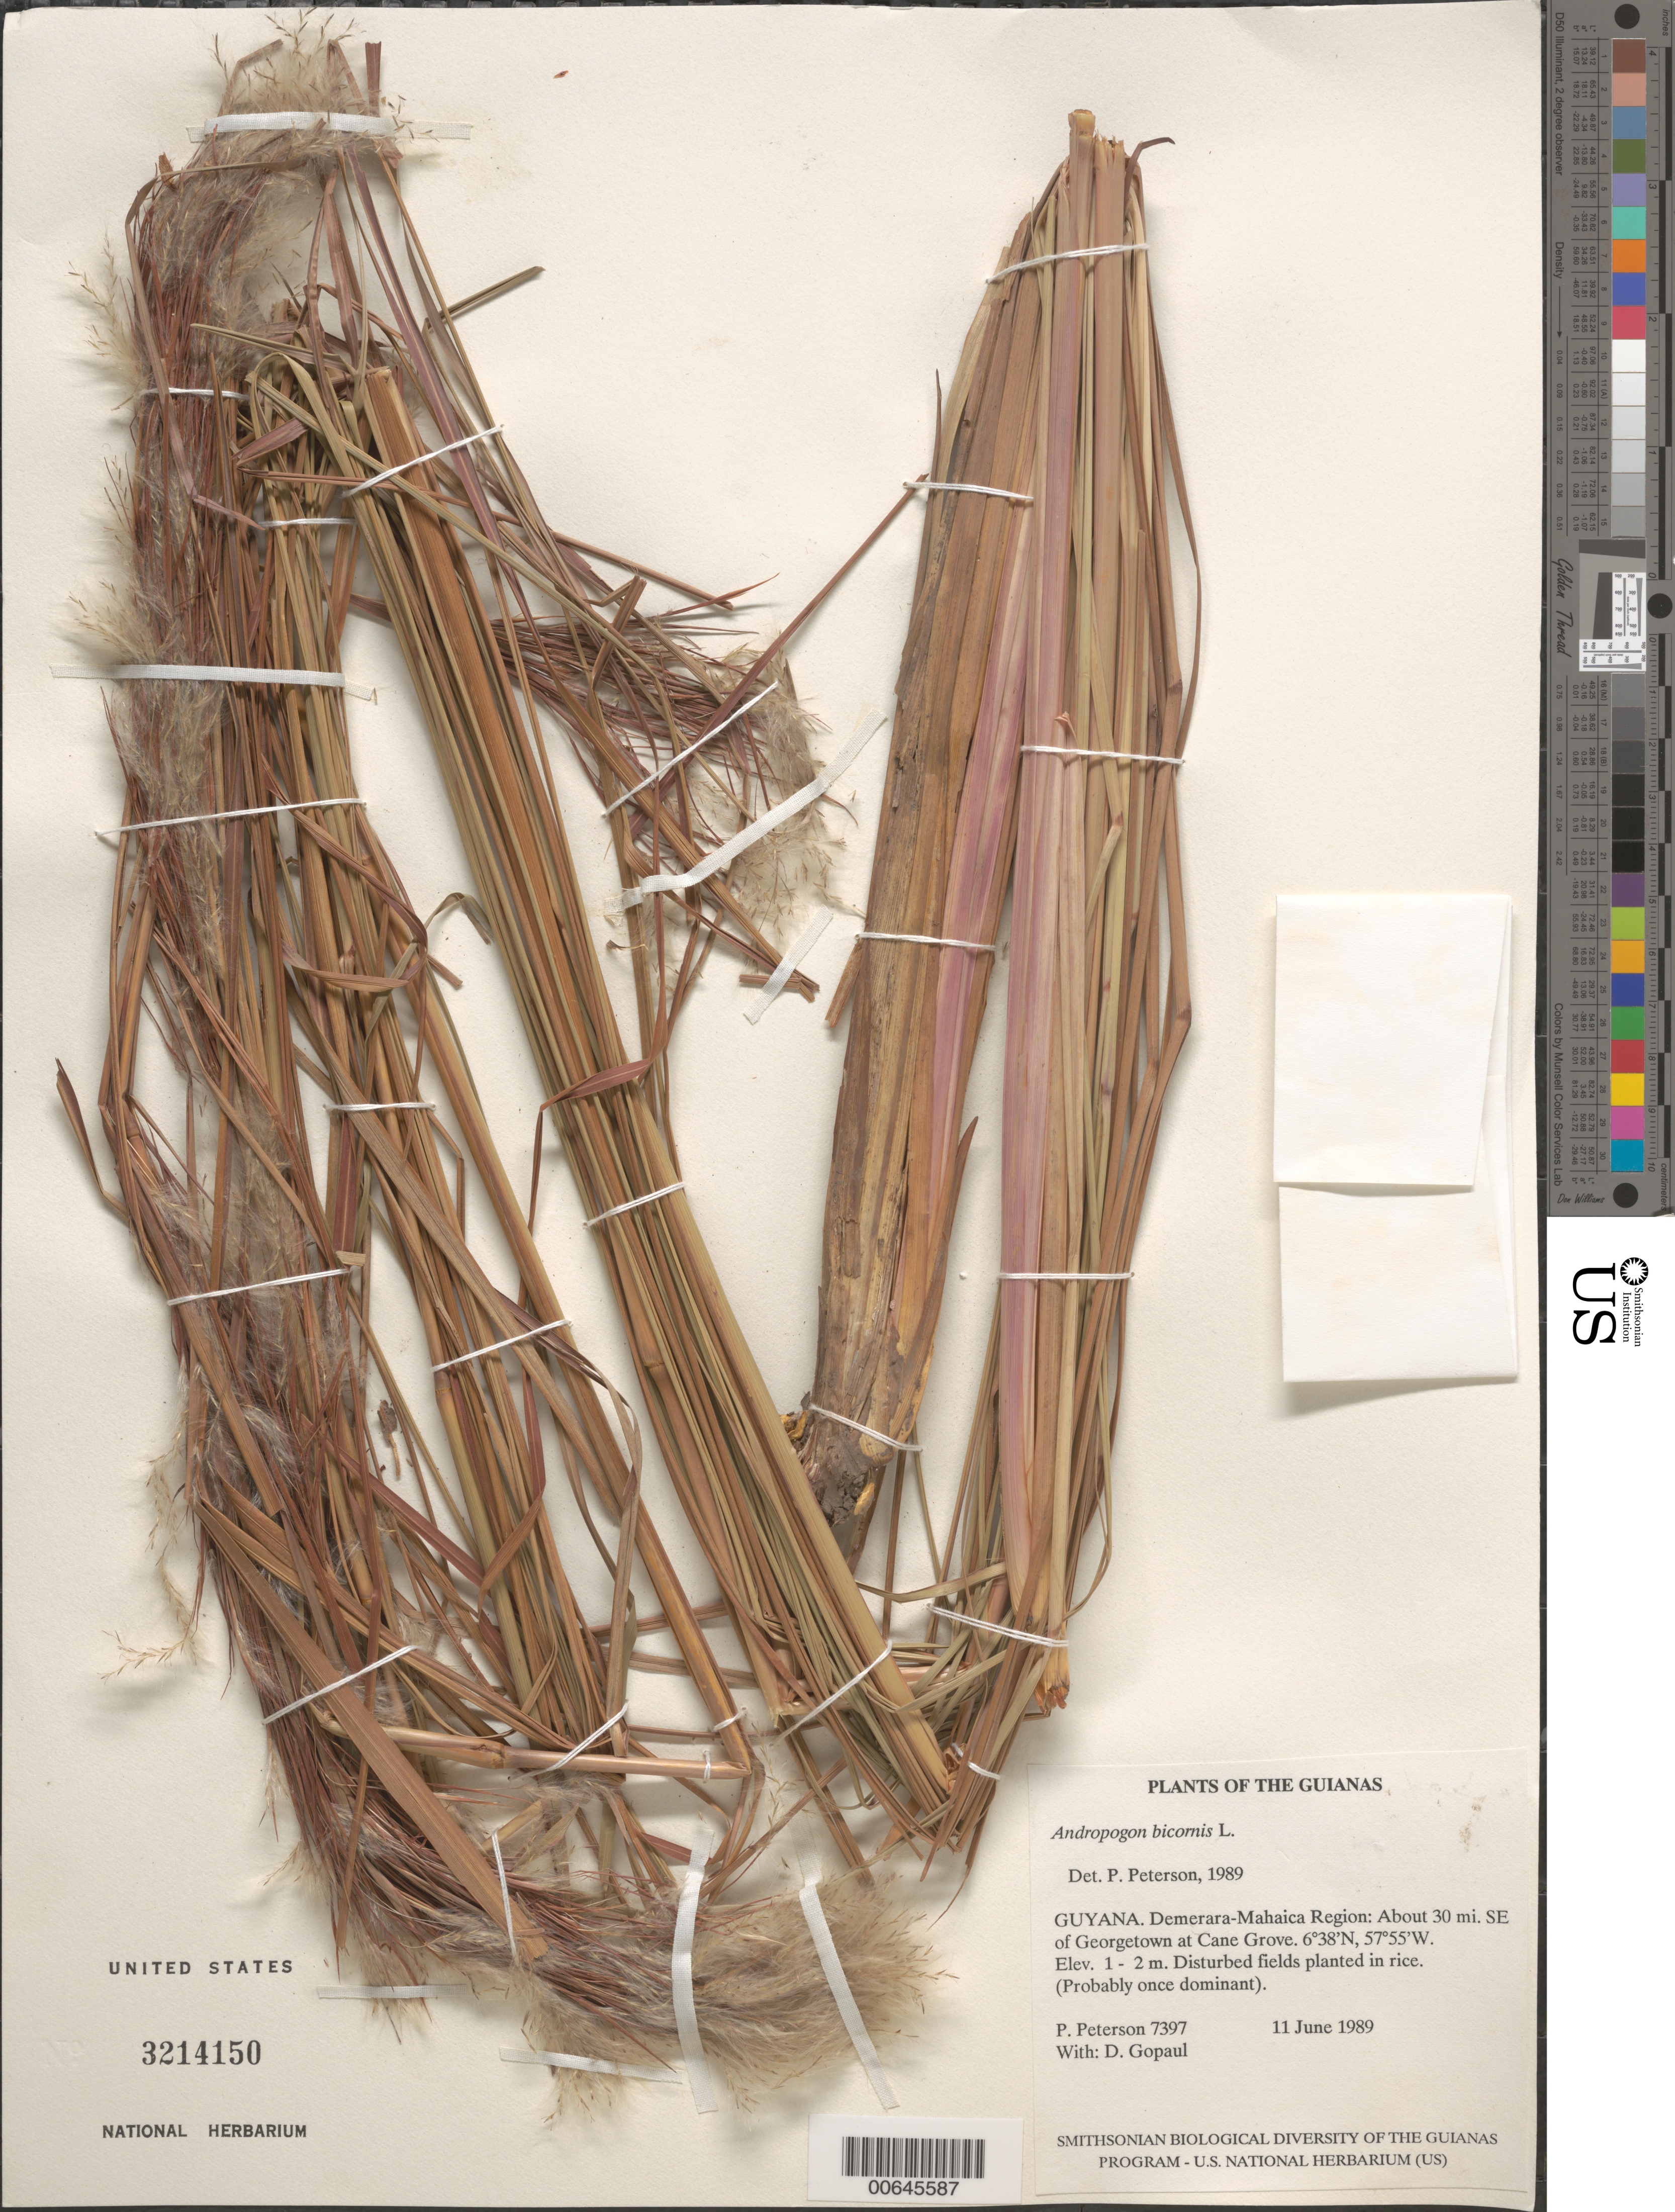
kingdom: Plantae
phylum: Tracheophyta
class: Liliopsida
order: Poales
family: Poaceae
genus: Andropogon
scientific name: Andropogon bicornis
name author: L.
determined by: Peterson, Paul M., (BOT), Smithsonian Institution - National Museum of Natural History (UNITED STATES)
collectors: P. M. Peterson & D. Gopaul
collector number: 7397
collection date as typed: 11 June 1989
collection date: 1989-06-11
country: Guyana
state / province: Demerara-Mahaica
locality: About 30 mi. SE of Georgetown at Cane Grove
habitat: Disturbed fields planted in rice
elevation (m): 1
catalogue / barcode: US 3214150